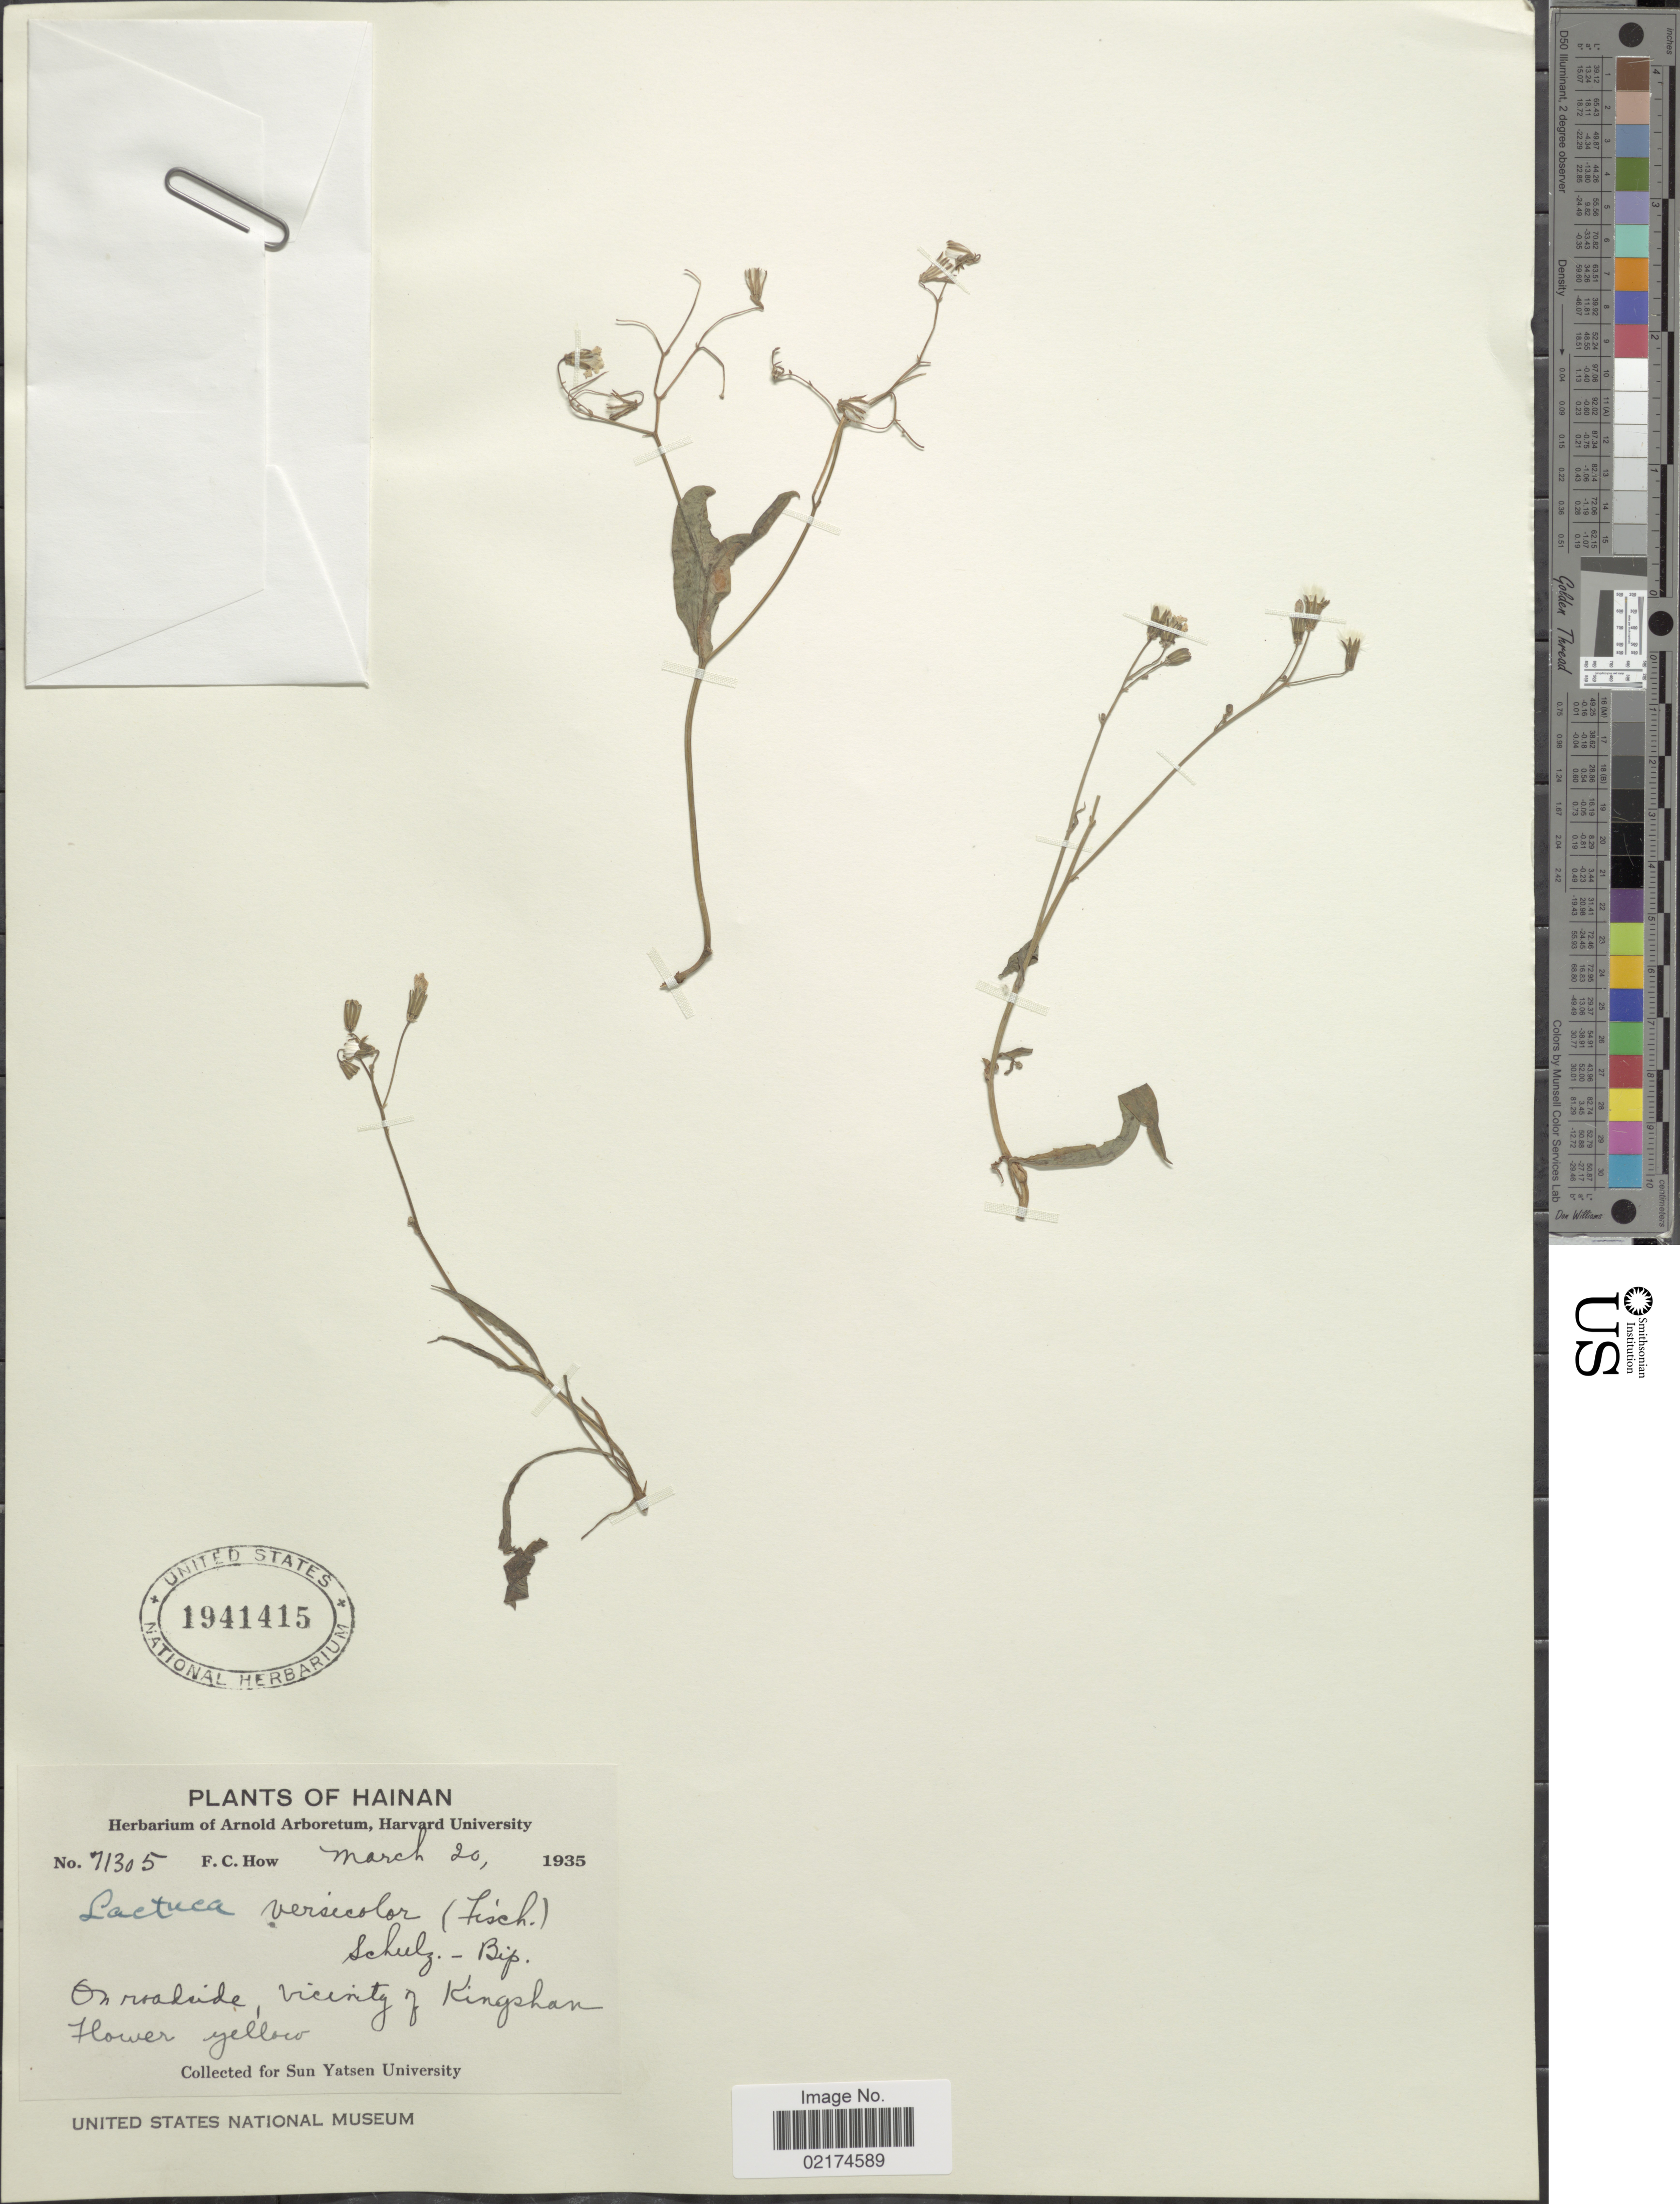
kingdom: Plantae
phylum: Tracheophyta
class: Magnoliopsida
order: Asterales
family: Asteraceae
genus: Ixeris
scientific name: Ixeris chinensis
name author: (Thunb.) Nakai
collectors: F. C. How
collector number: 71305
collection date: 1935-03-20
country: China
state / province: Hainan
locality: On roadside, vicinity of Kingshan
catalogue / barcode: US 1941415